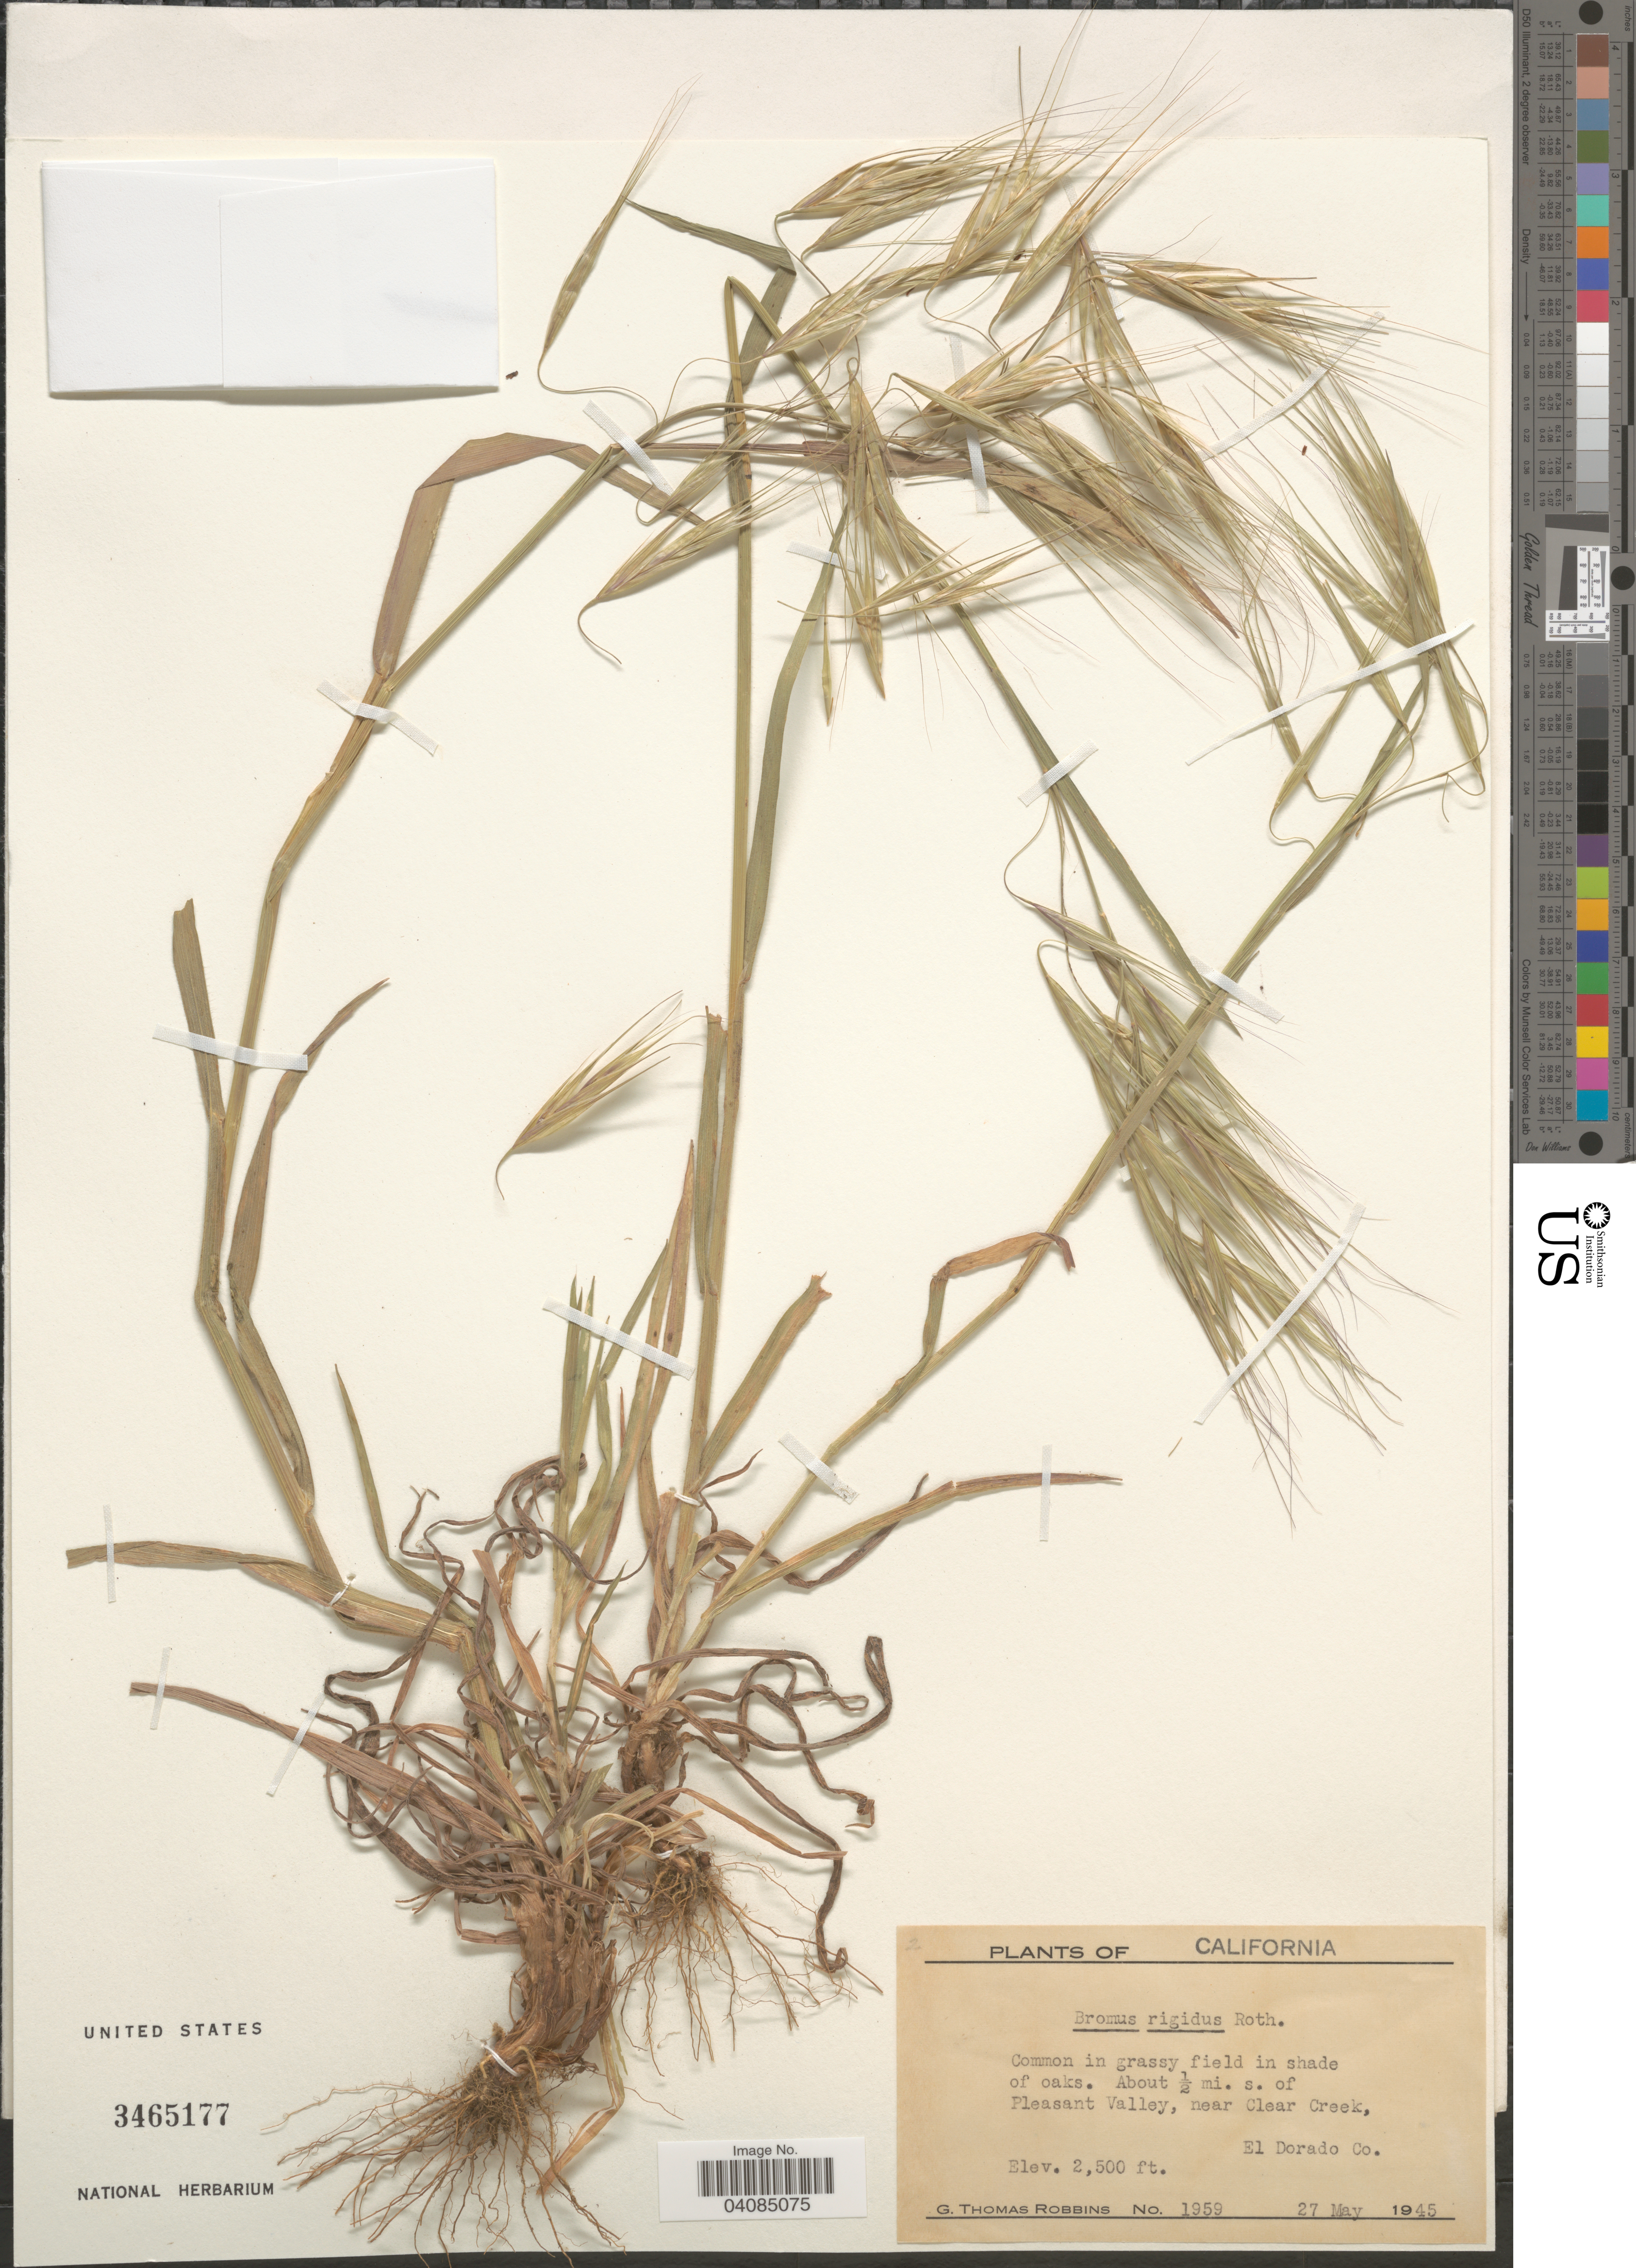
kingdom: Plantae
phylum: Tracheophyta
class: Liliopsida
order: Poales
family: Poaceae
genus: Bromus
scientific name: Bromus rigidus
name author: Roth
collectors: G. T. Robbins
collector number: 1959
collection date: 1945-05-27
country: United States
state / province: California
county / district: El Dorado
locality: Common in grassy field in shade of oaks. About ½ mi. s. of Pleasant Valley, near Clear Creek, El Dorado Co.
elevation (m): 762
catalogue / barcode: US 3465177